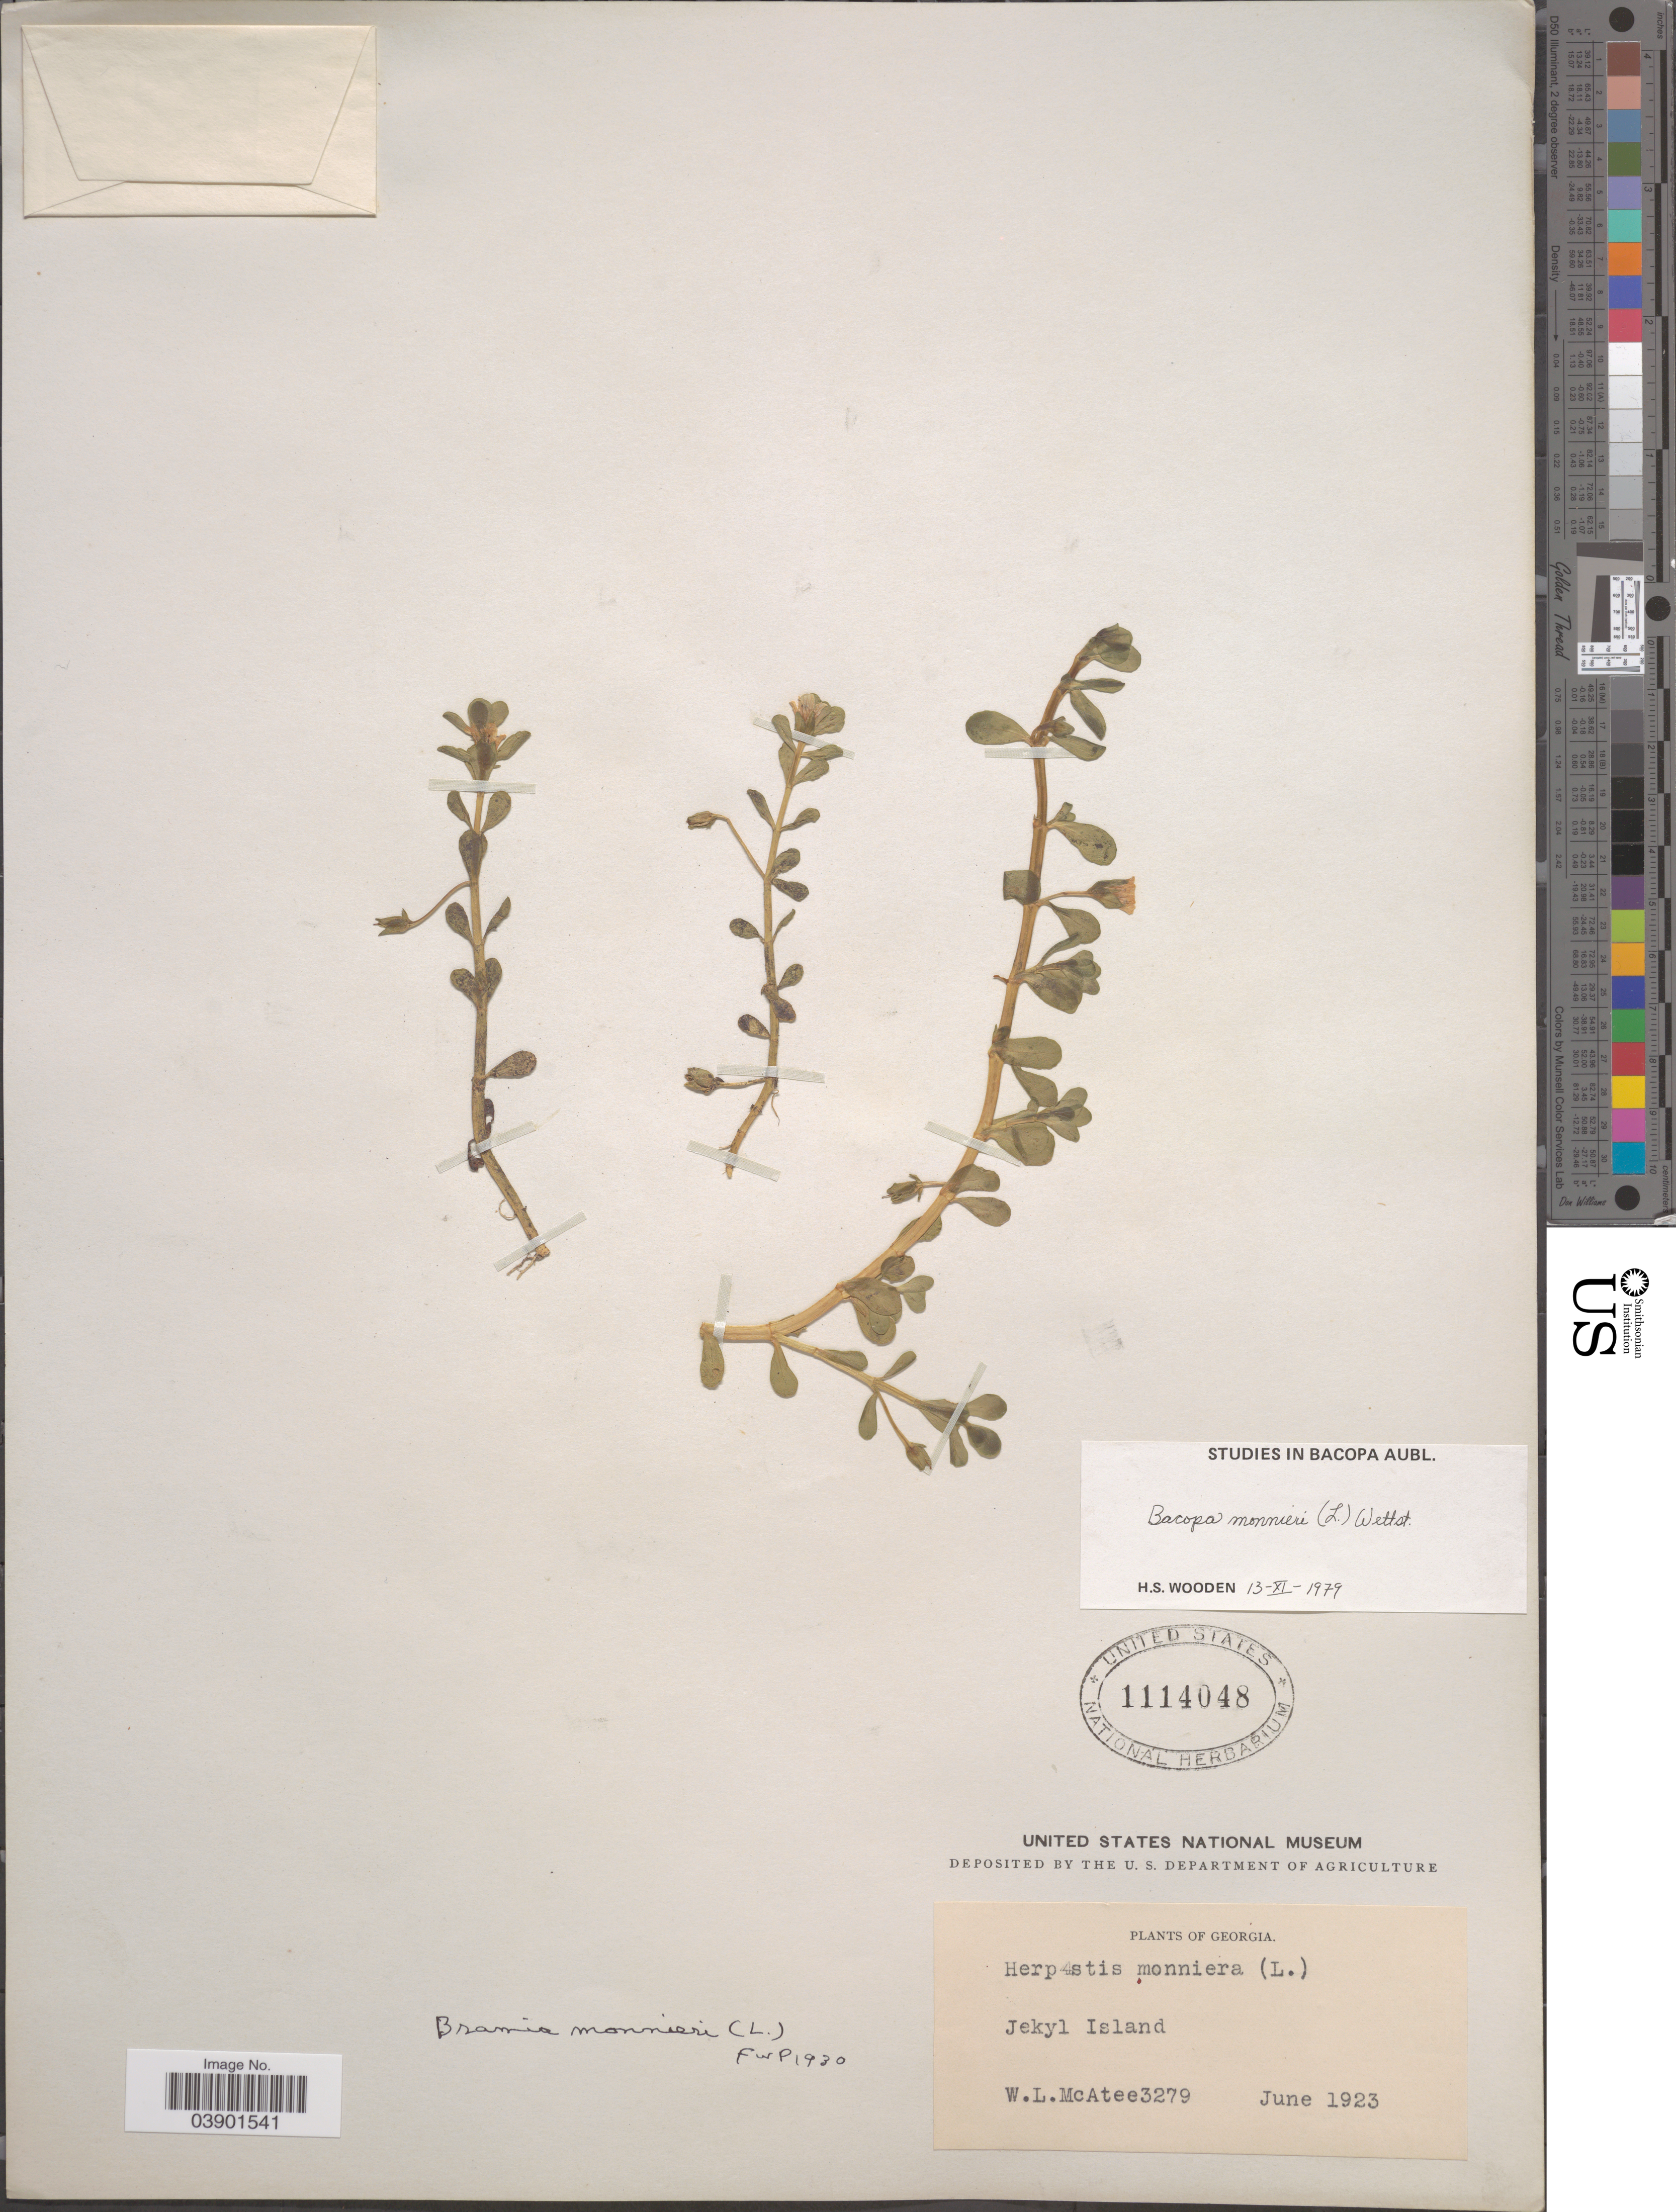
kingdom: Plantae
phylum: Tracheophyta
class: Magnoliopsida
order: Lamiales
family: Plantaginaceae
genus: Bacopa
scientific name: Bacopa monnieri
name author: (L.) Pennell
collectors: W. McAtee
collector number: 3279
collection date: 1923-06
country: United States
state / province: Georgia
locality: Jekyl Island.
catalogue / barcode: US 1114048